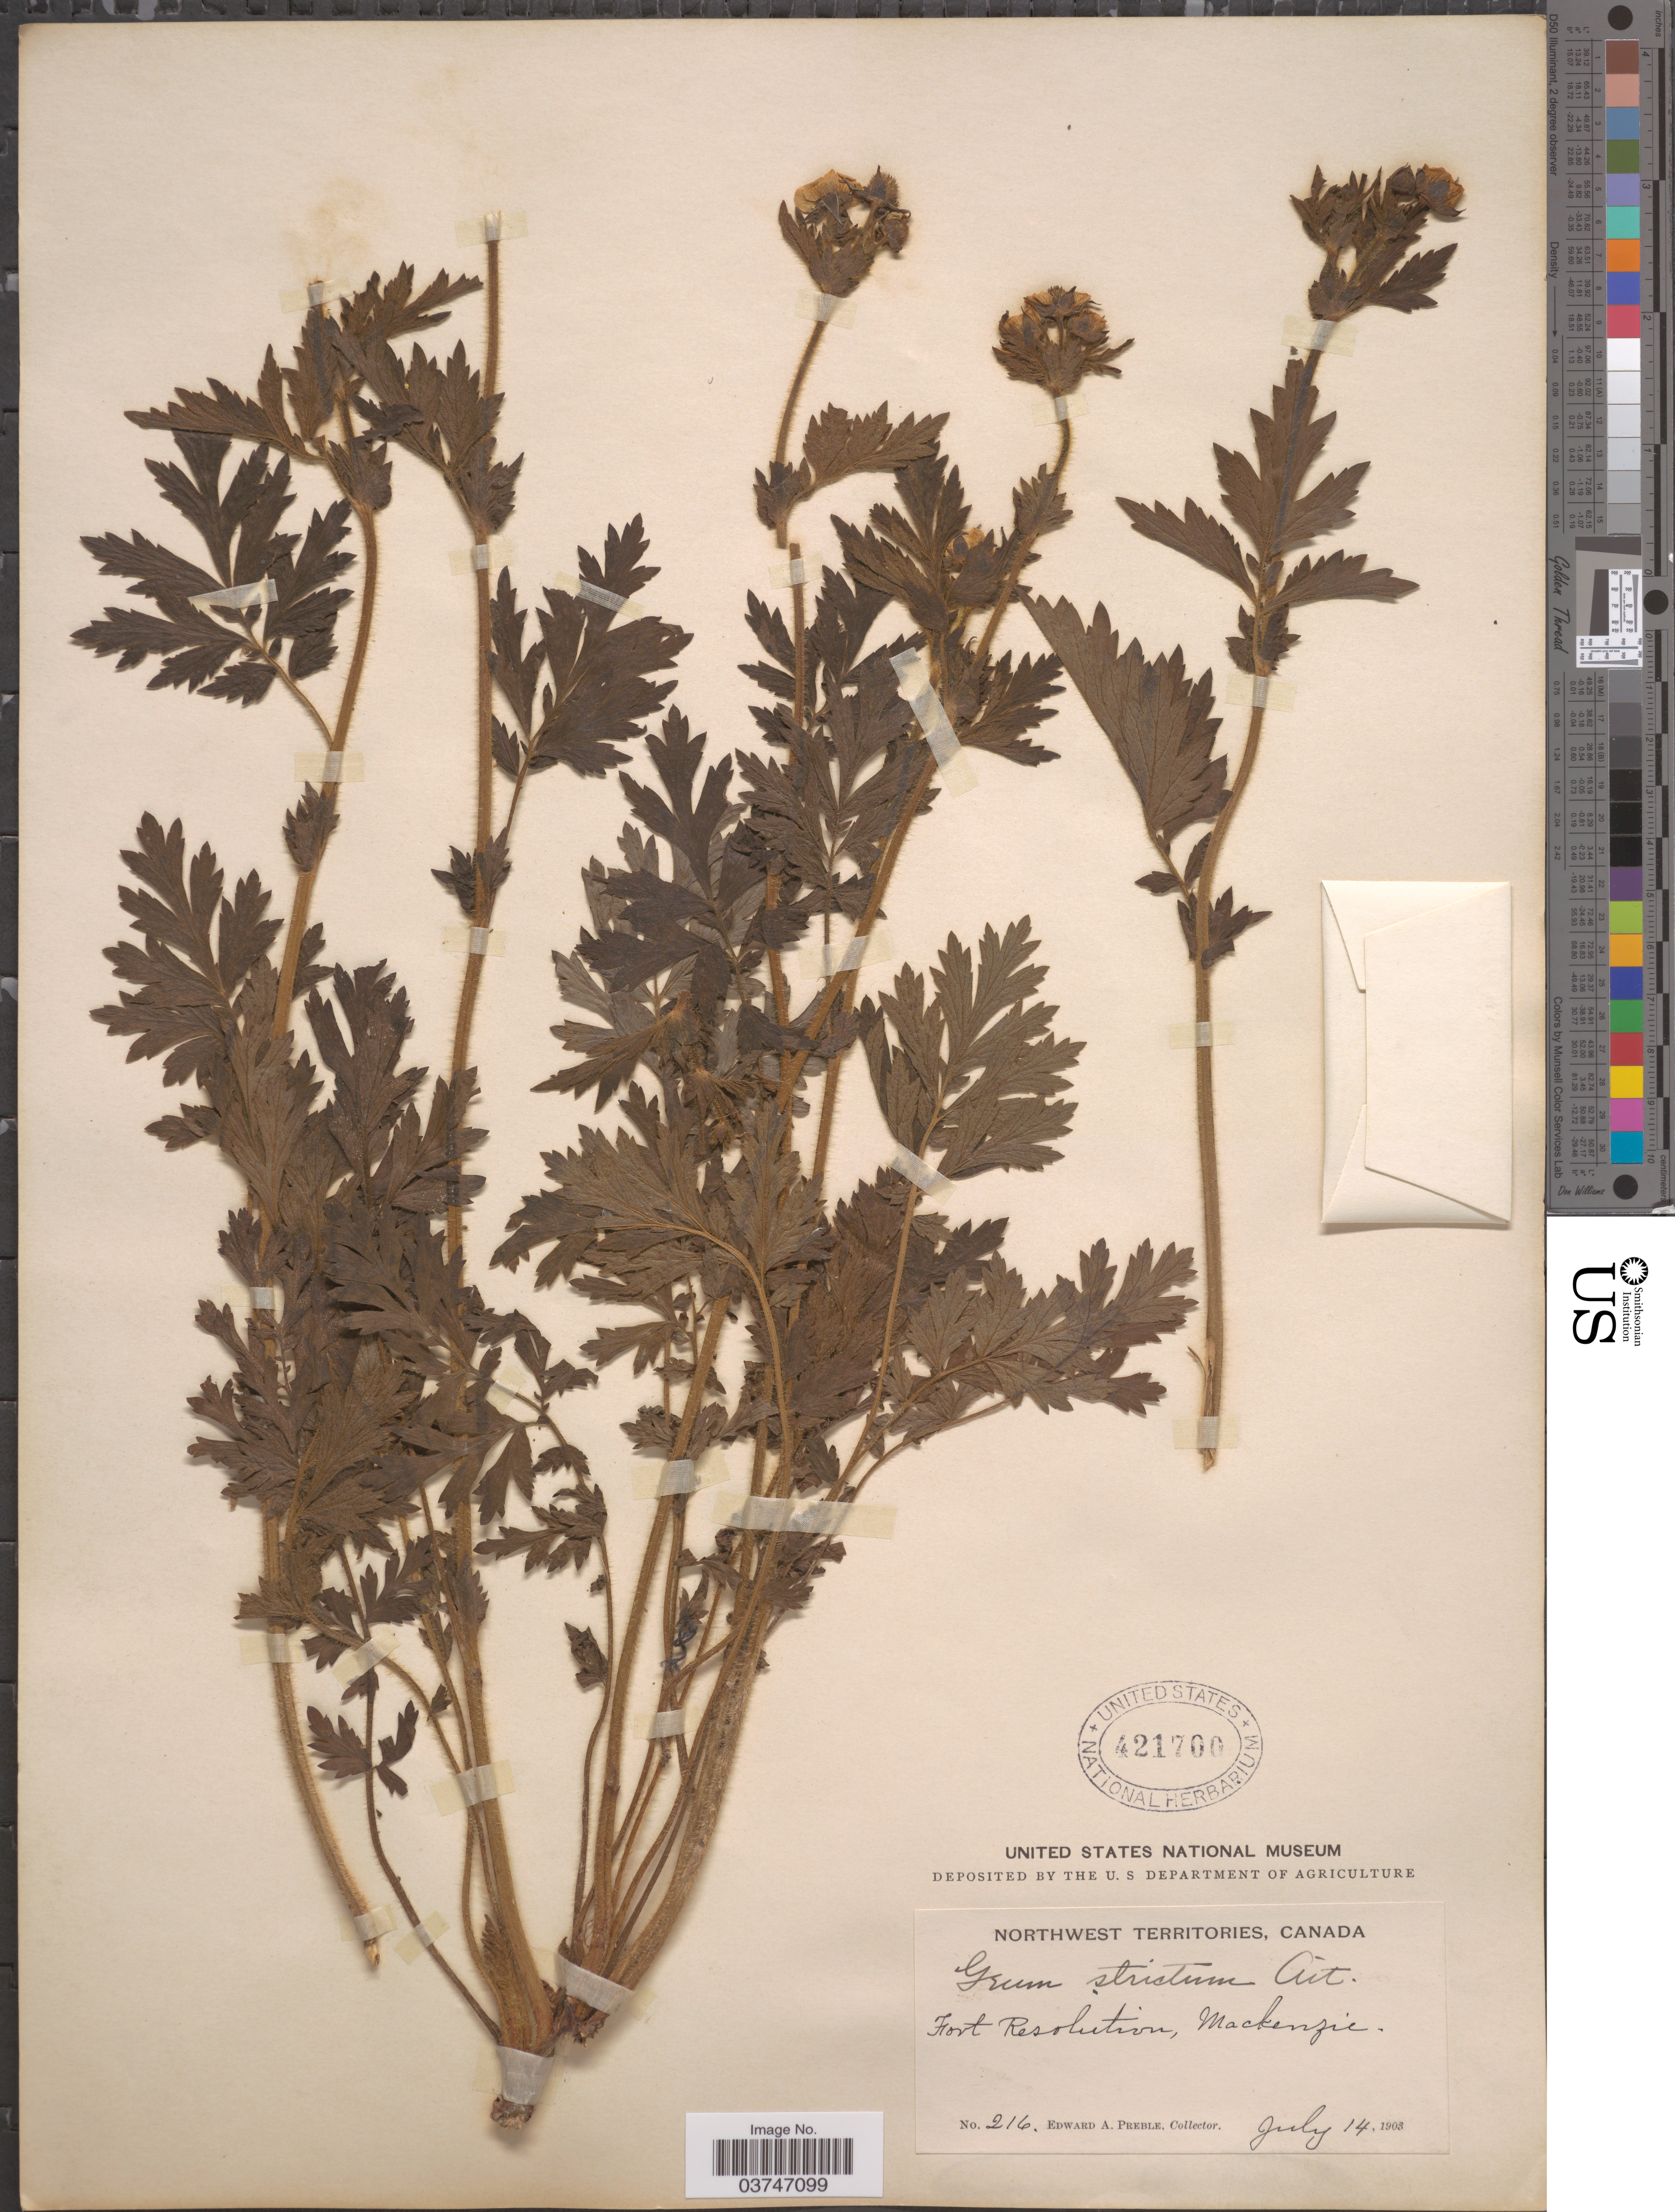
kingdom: Plantae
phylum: Tracheophyta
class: Magnoliopsida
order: Rosales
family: Rosaceae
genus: Geum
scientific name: Geum aleppicum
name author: Jacq.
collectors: E. Preble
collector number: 216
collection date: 1903-07-14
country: Canada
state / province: Northwest Territories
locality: Fort Resolution, Mackenzie.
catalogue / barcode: US 421700